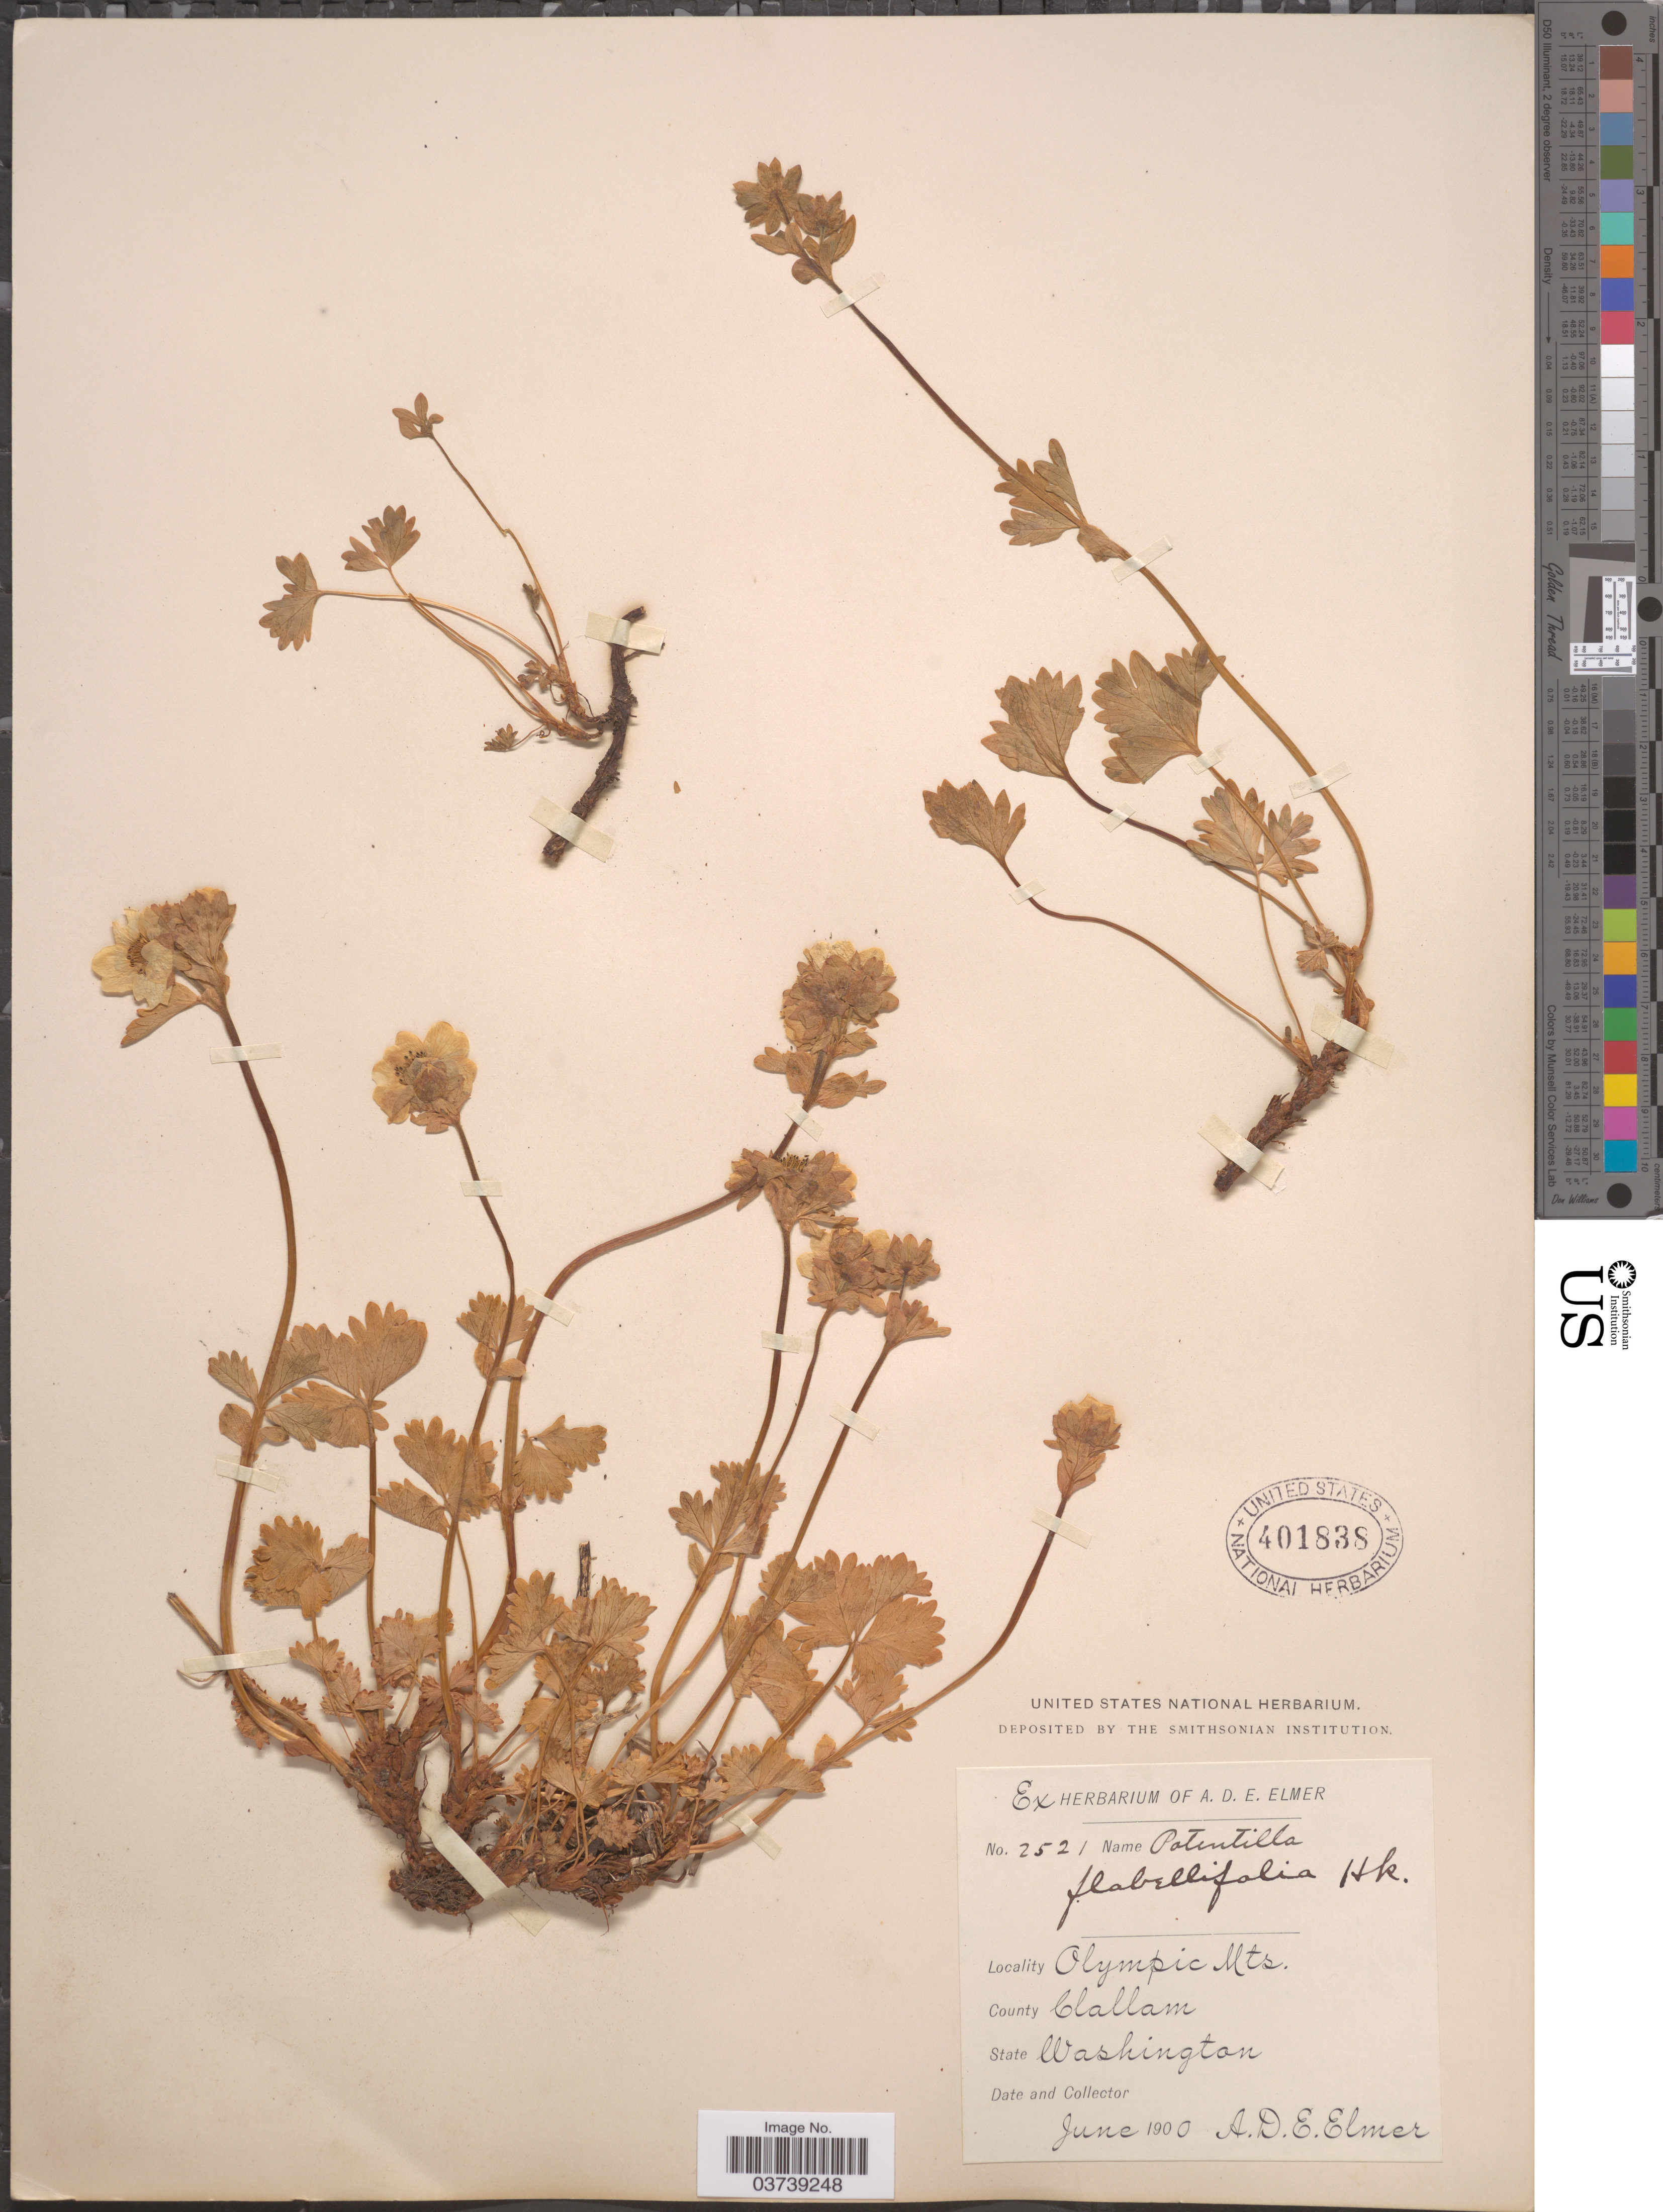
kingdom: Plantae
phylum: Tracheophyta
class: Magnoliopsida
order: Rosales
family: Rosaceae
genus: Potentilla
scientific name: Potentilla flabellifolia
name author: Hook. ex Torr. & A. Gray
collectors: A. D. E. Elmer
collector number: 2521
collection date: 1900-06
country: United States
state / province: Washington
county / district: Clallam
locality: Olympic Mts. County Clallam.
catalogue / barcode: US 401838